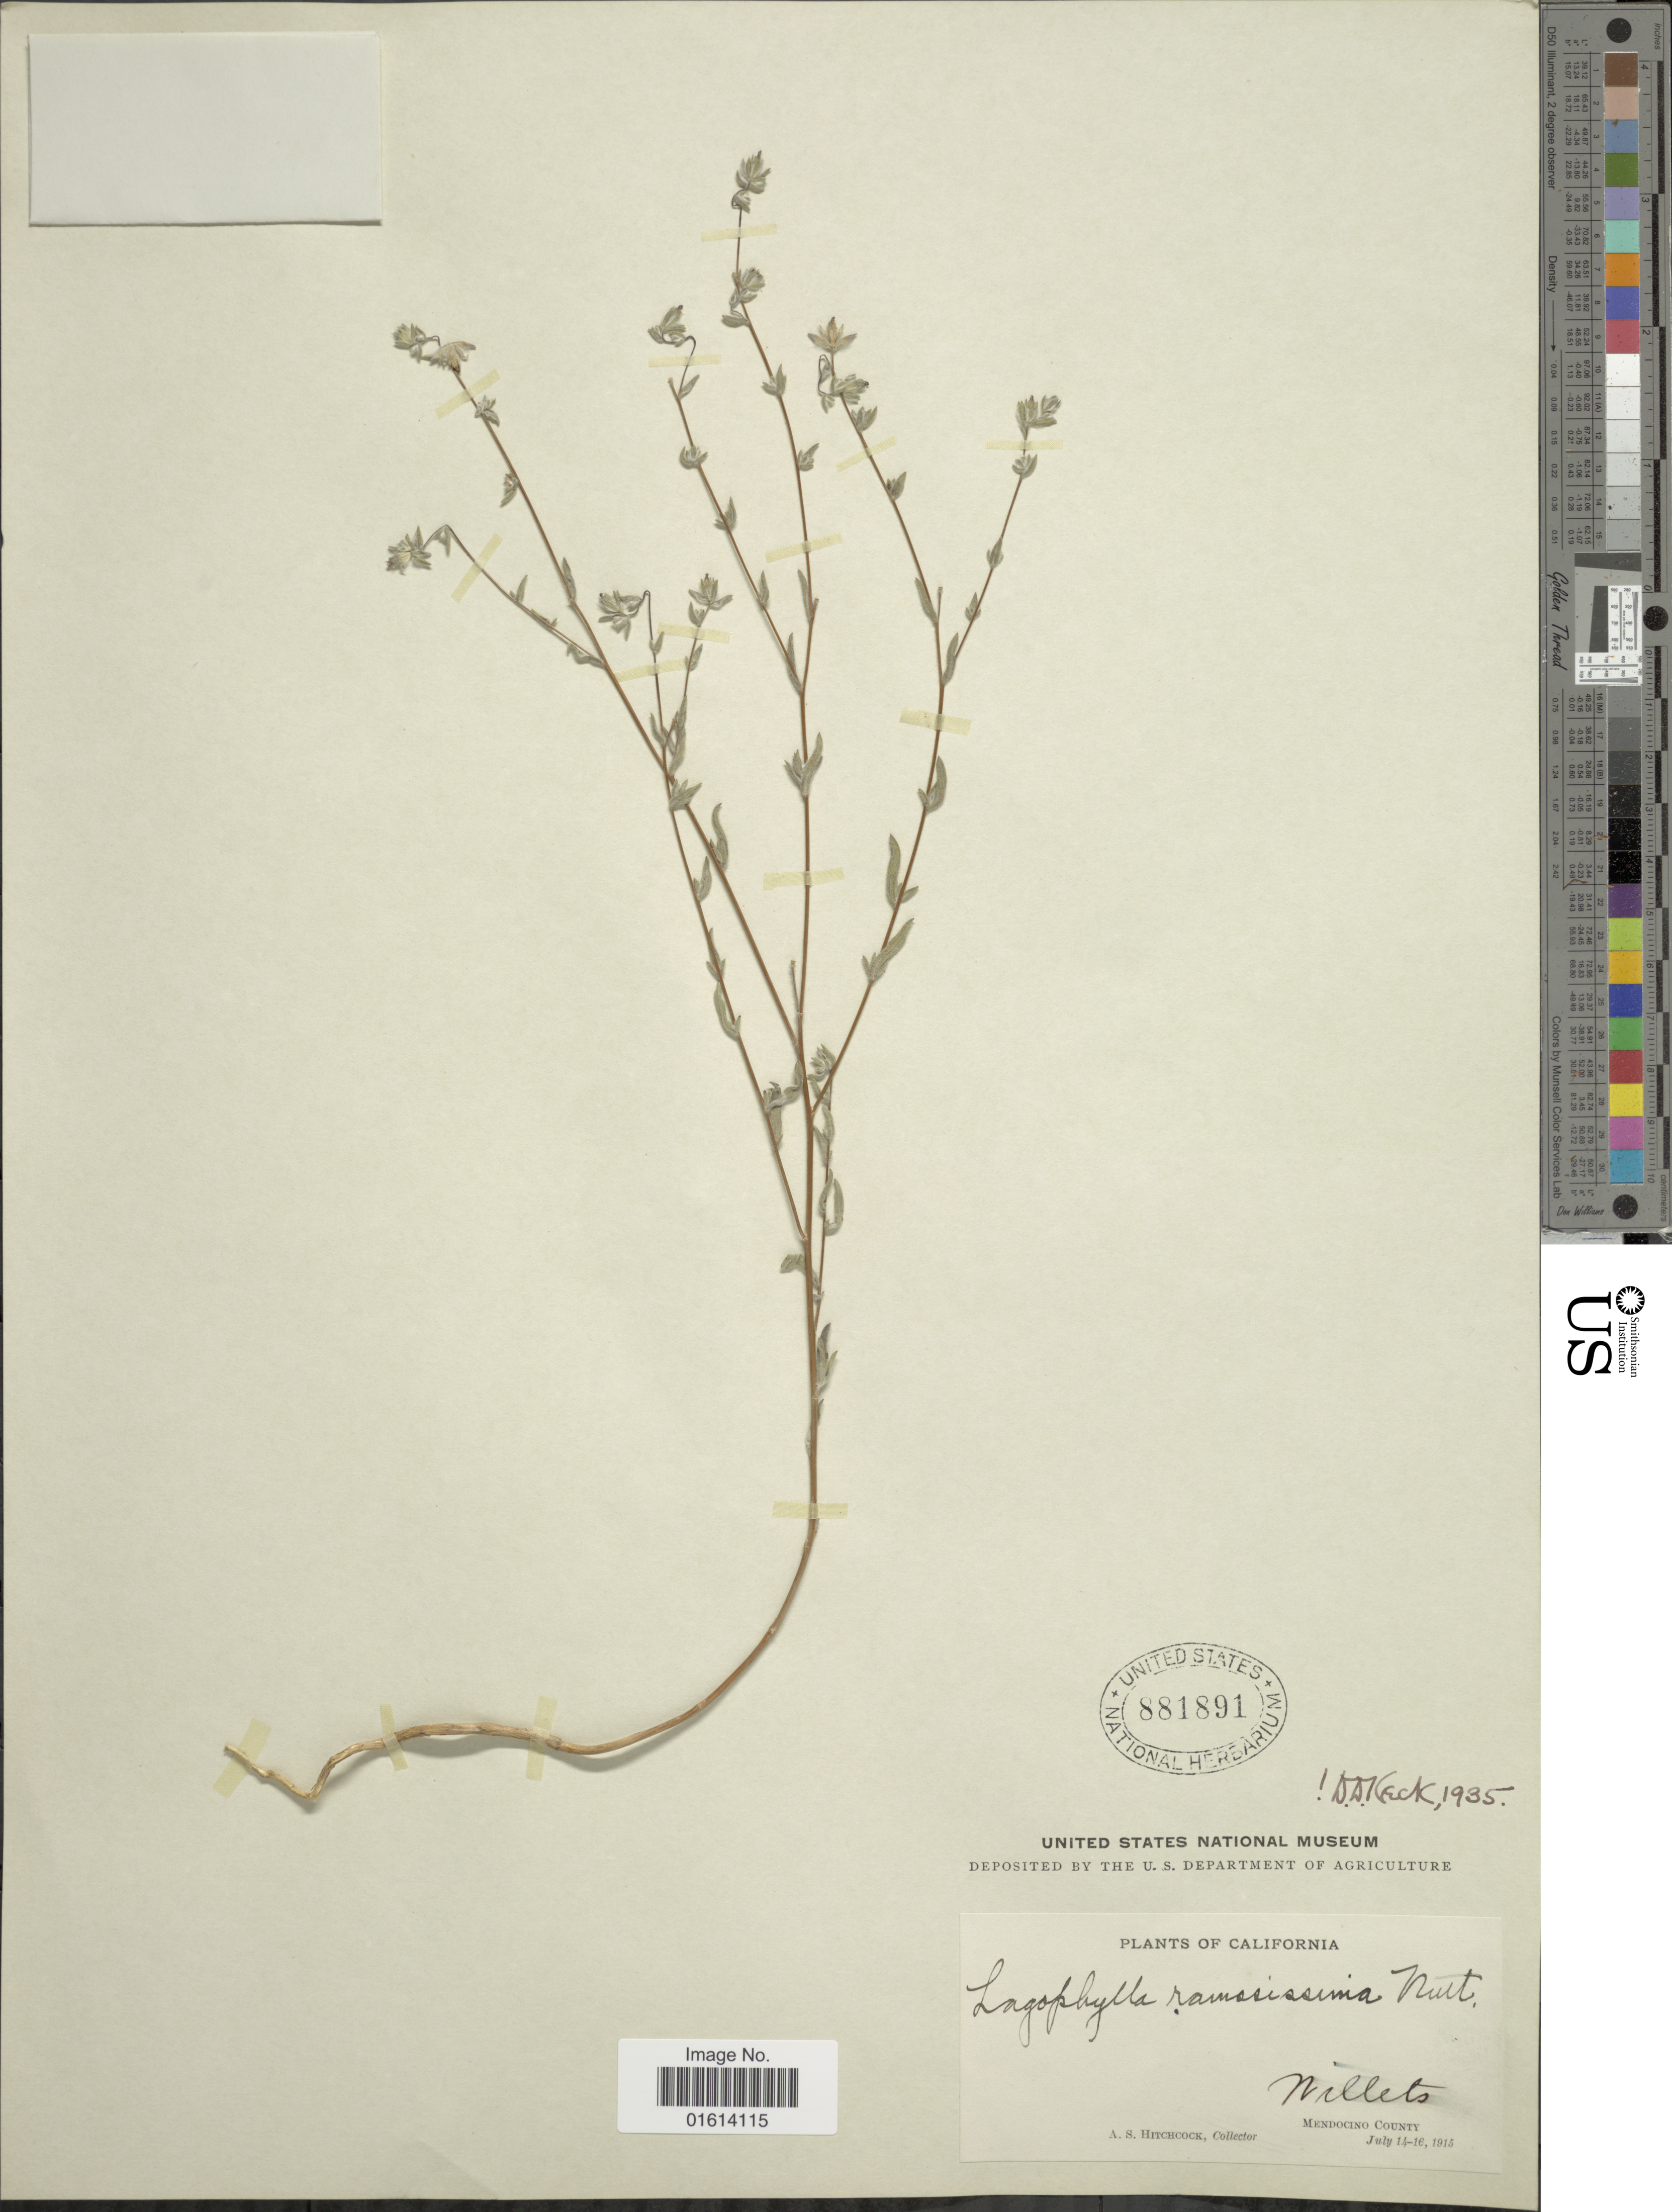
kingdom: Plantae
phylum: Tracheophyta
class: Magnoliopsida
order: Asterales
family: Asteraceae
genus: Lagophylla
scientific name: Lagophylla ramosissima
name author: Nutt.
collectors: A. S. Hitchcock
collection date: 1915-07-14/1915-07-16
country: United States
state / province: California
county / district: Mendocino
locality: Nillets, Mendocino County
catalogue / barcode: US 881891